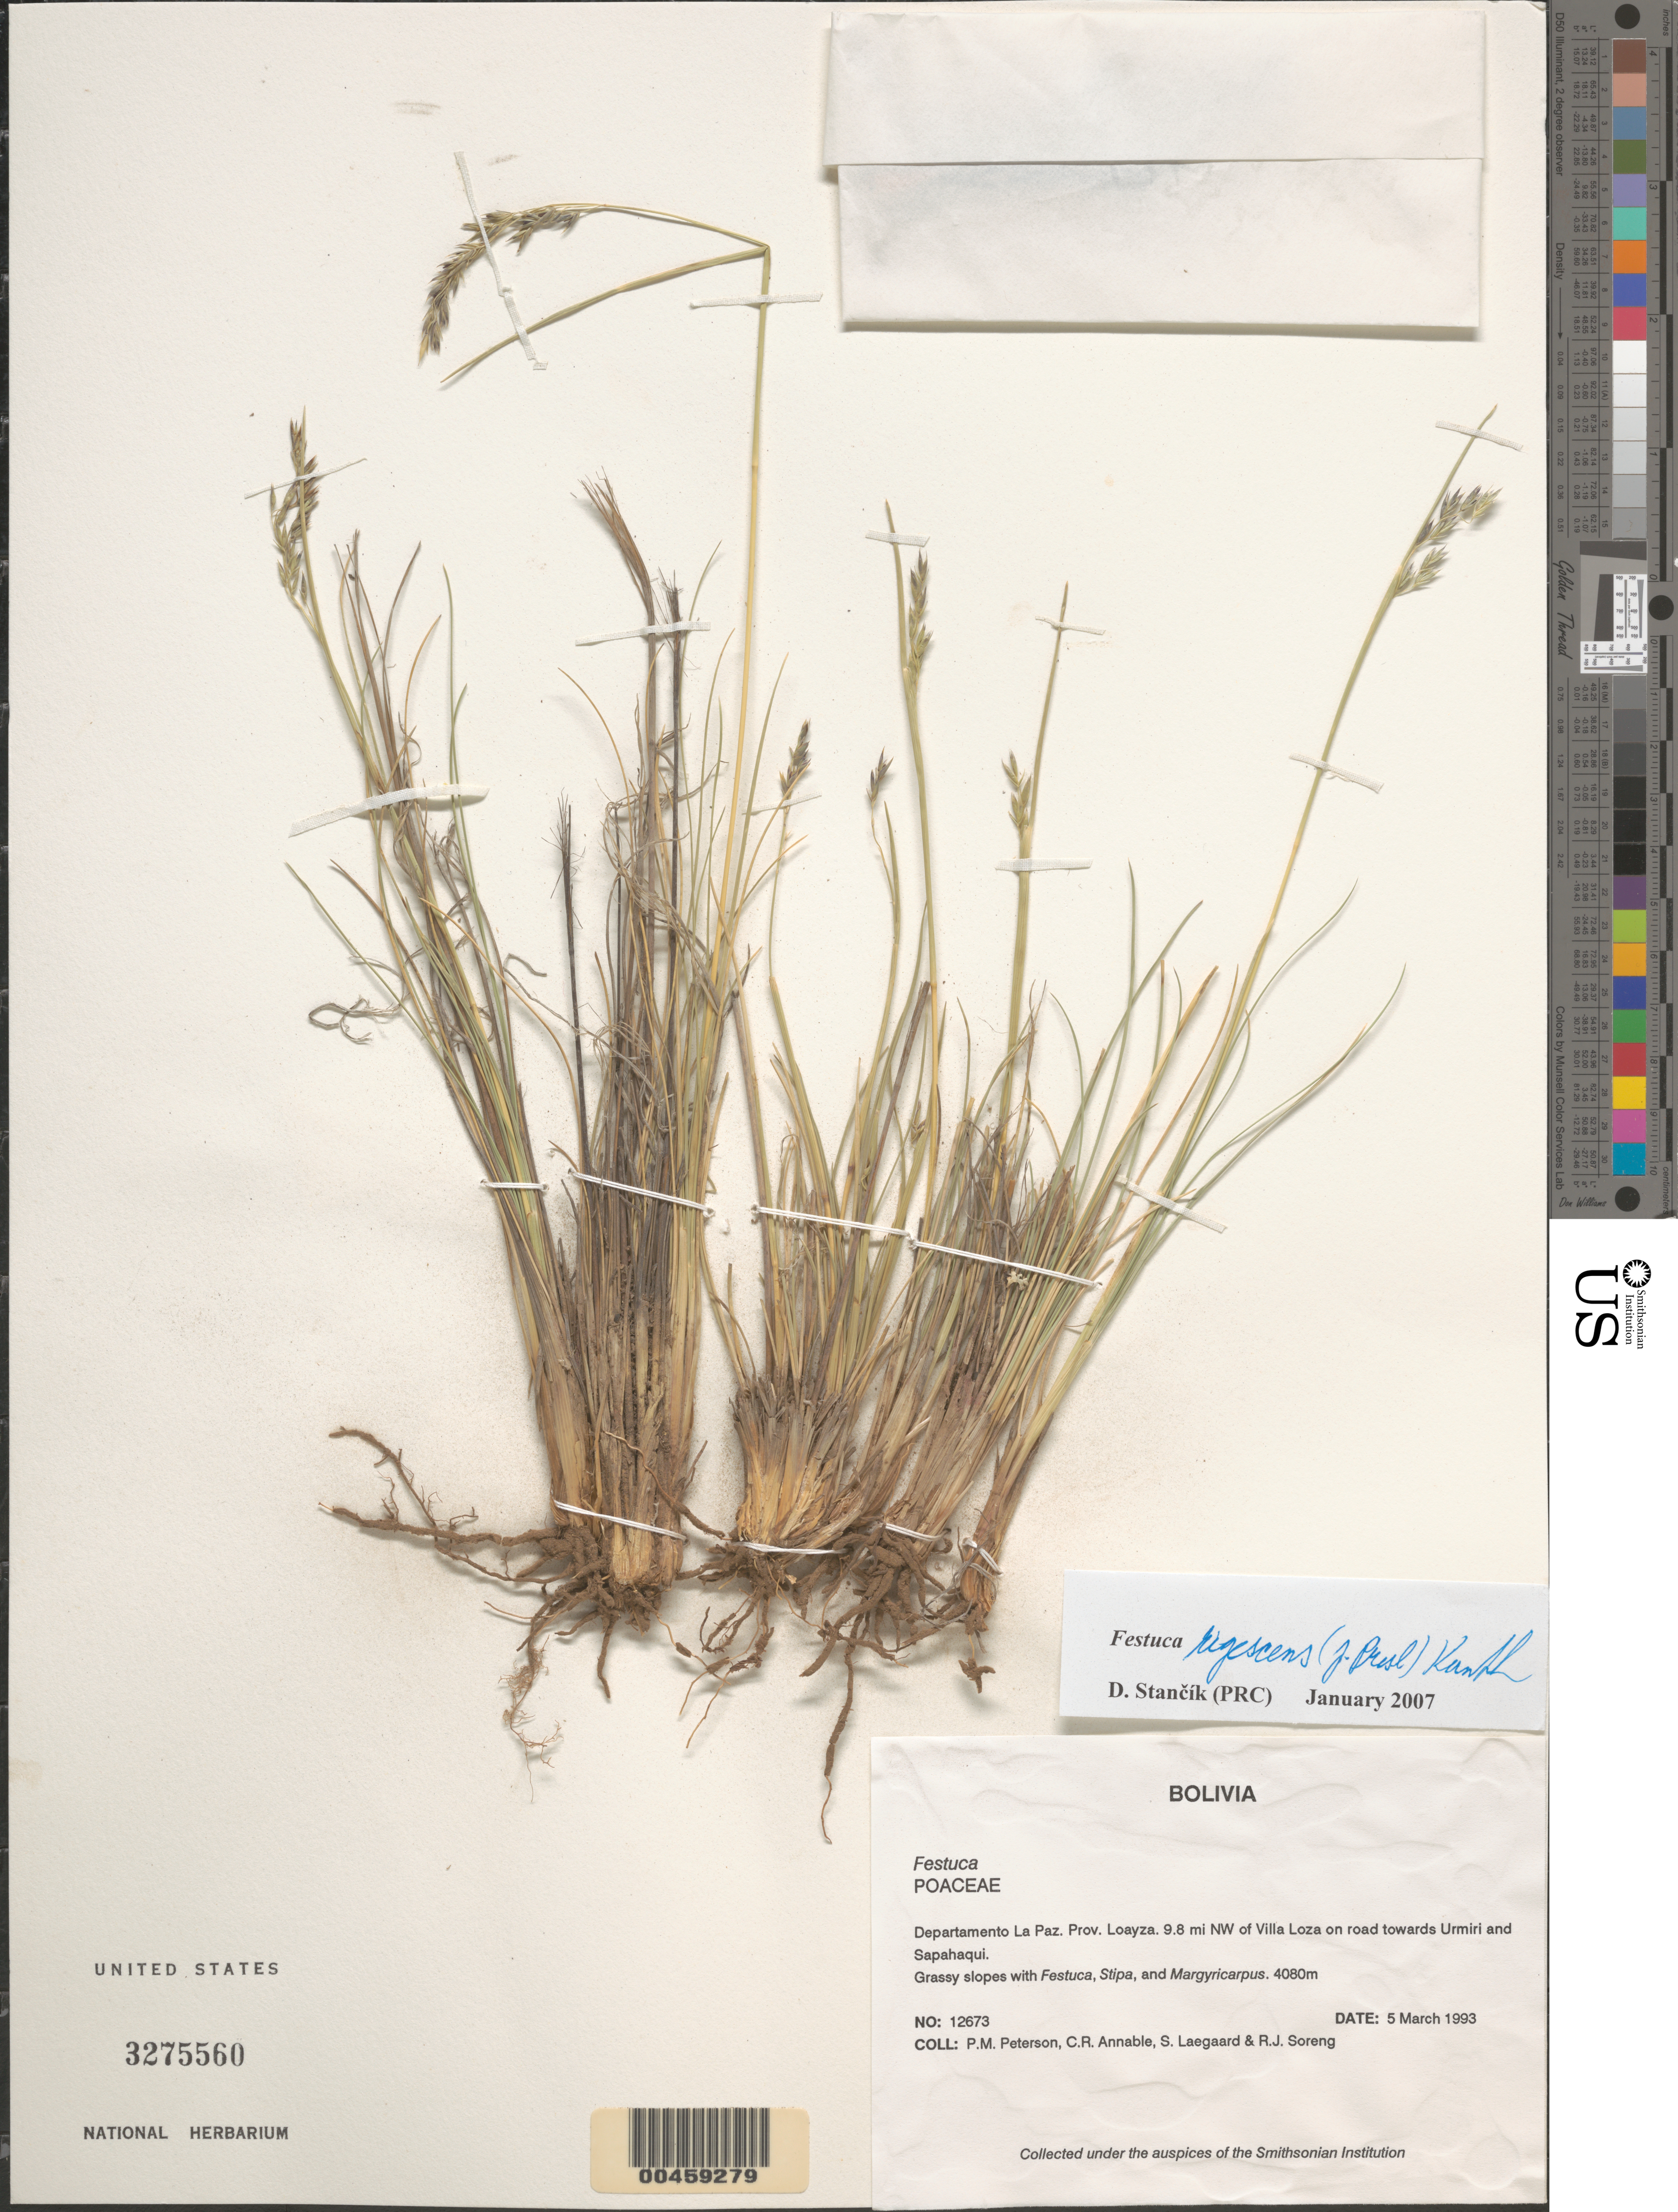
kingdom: Plantae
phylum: Tracheophyta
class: Liliopsida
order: Poales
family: Poaceae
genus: Festuca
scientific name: Festuca sp.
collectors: P. M. Peterson, C. R. Annable, S. Lægaard & R. J. Soreng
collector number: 12673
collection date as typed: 05 Mar 1993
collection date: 1993-03-05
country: Bolivia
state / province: La Paz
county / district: Loayza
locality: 9.8 mi NW of Villa Loza on road towards Urmiri and Sapahaqui.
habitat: Grassy slopes with Festuca, Stipa, and Margyricarpus.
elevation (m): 4080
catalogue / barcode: US 3275560